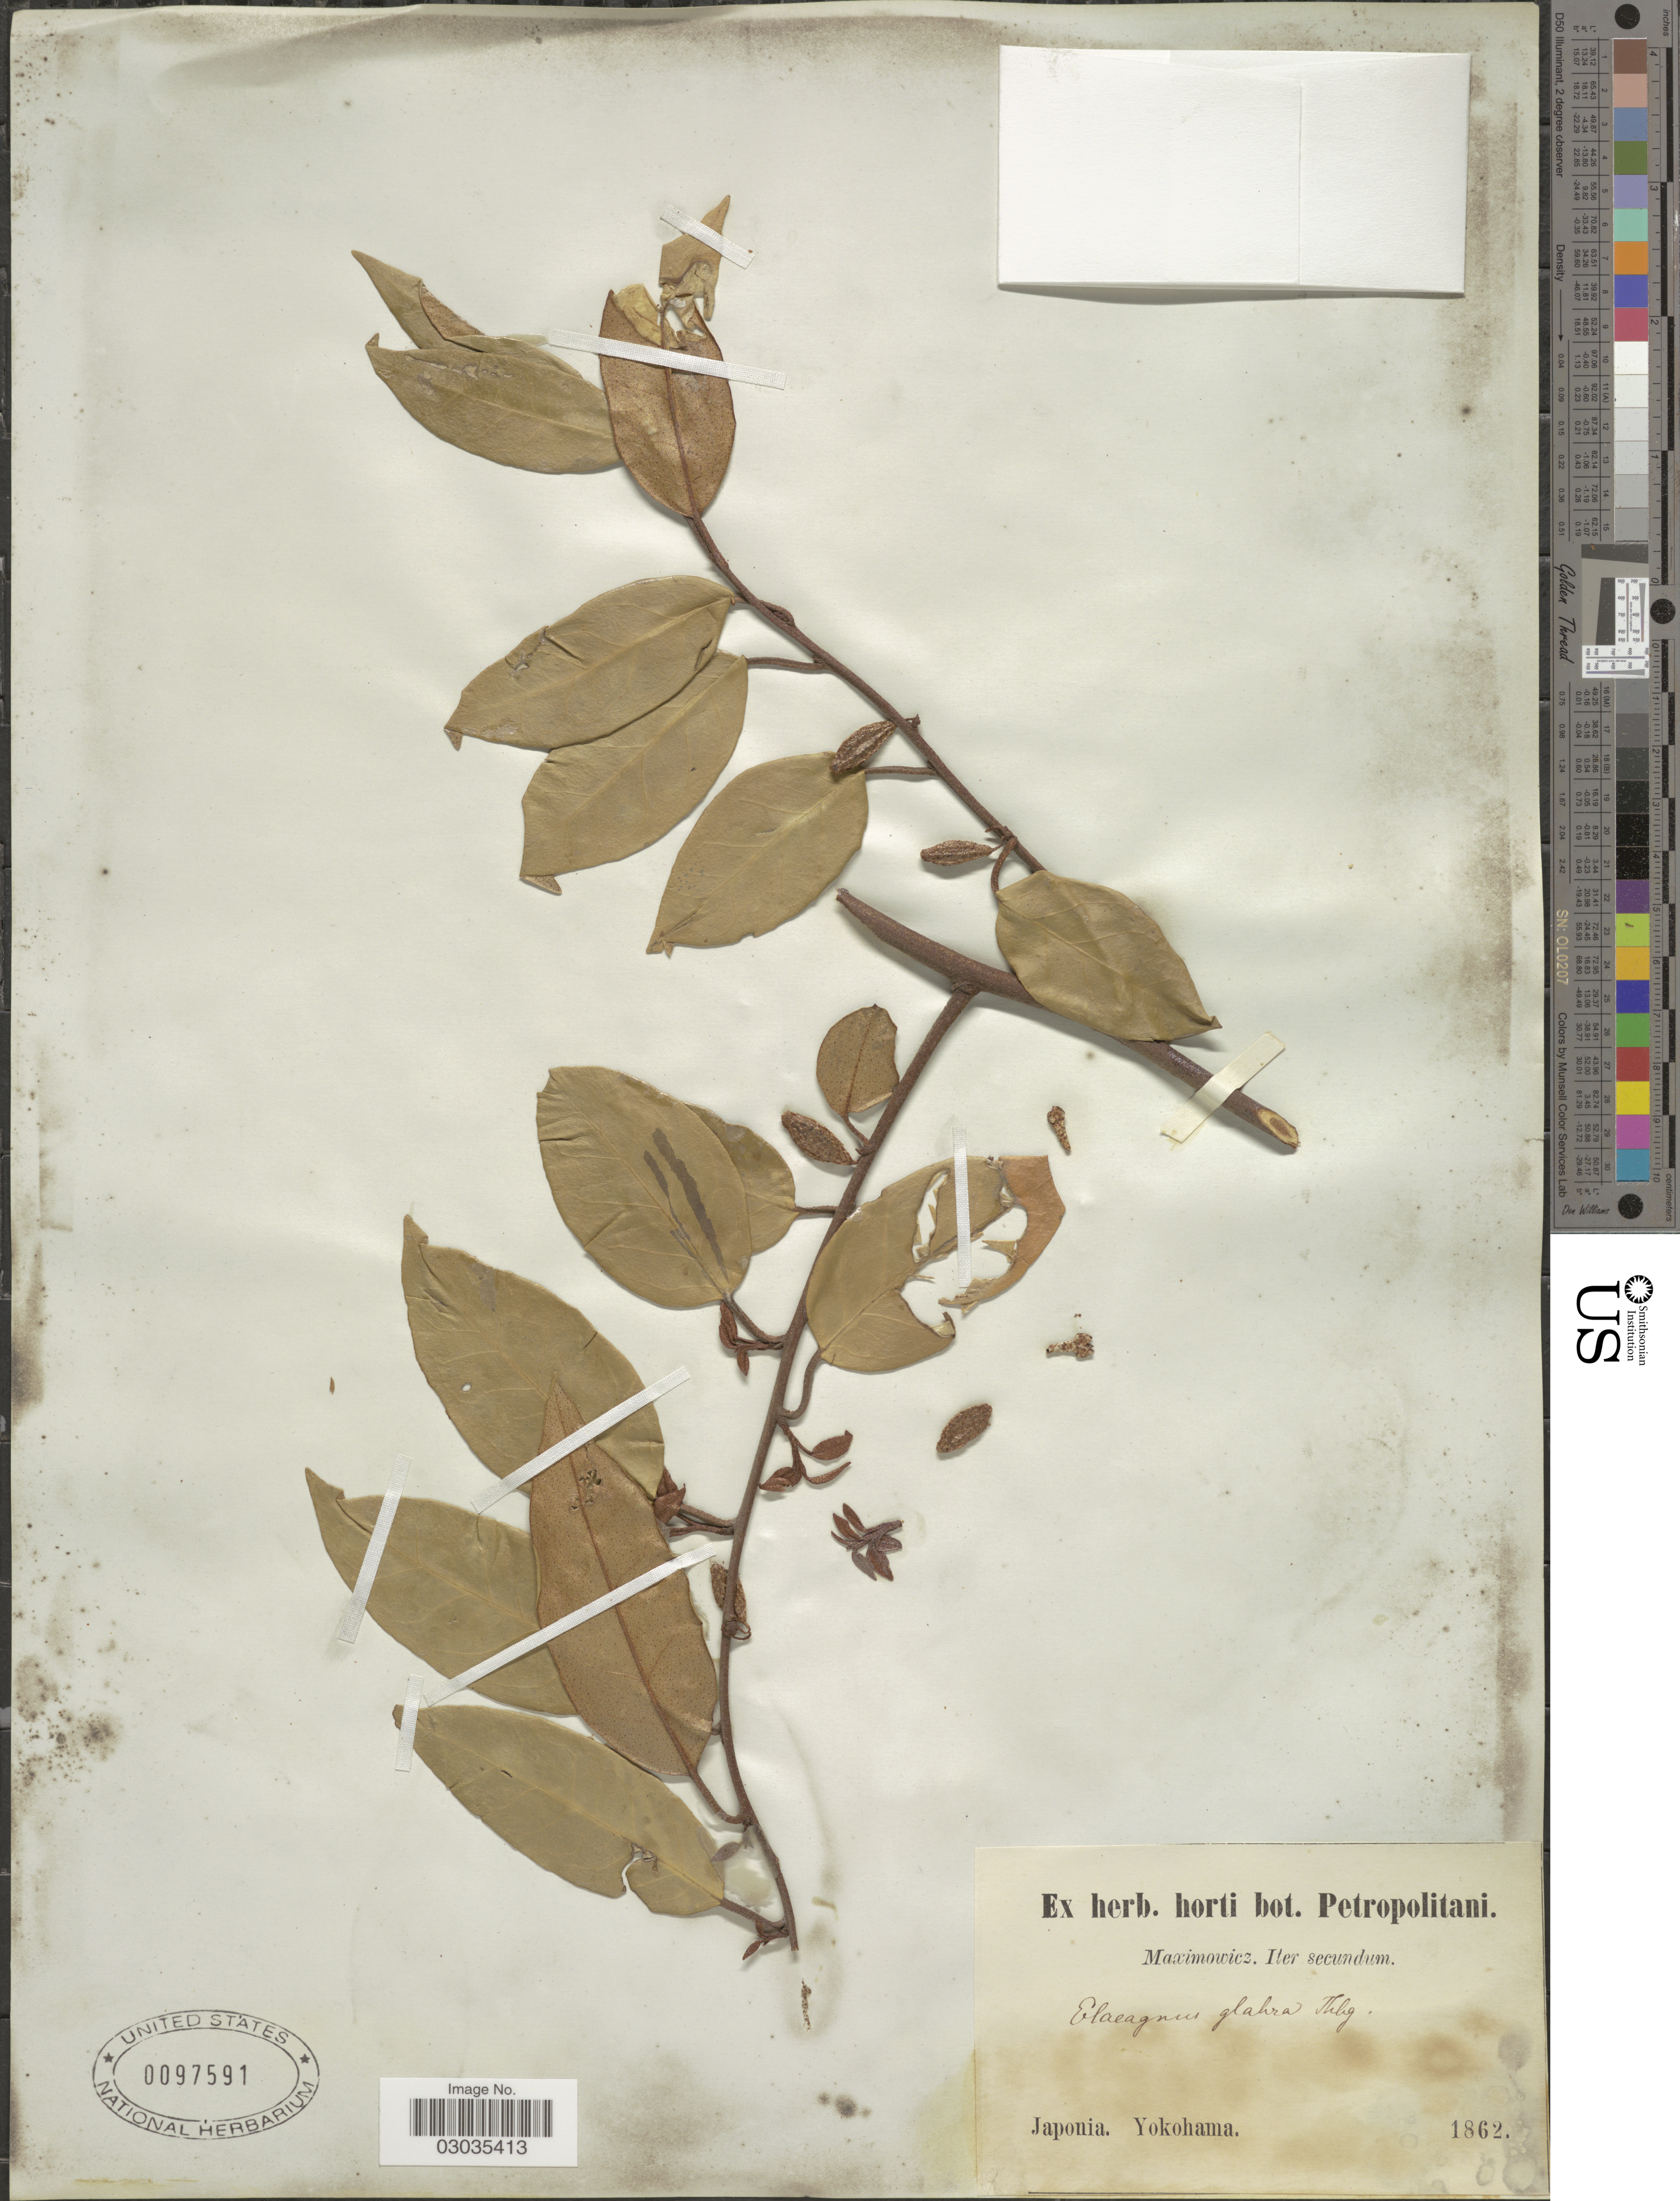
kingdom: Plantae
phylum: Tracheophyta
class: Magnoliopsida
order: Rosales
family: Elaeagnaceae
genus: Elaeagnus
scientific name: Elaeagnus glabra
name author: Thunb.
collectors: -. Maximowicz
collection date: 1862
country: Japan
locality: Yokohama.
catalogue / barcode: US 97591